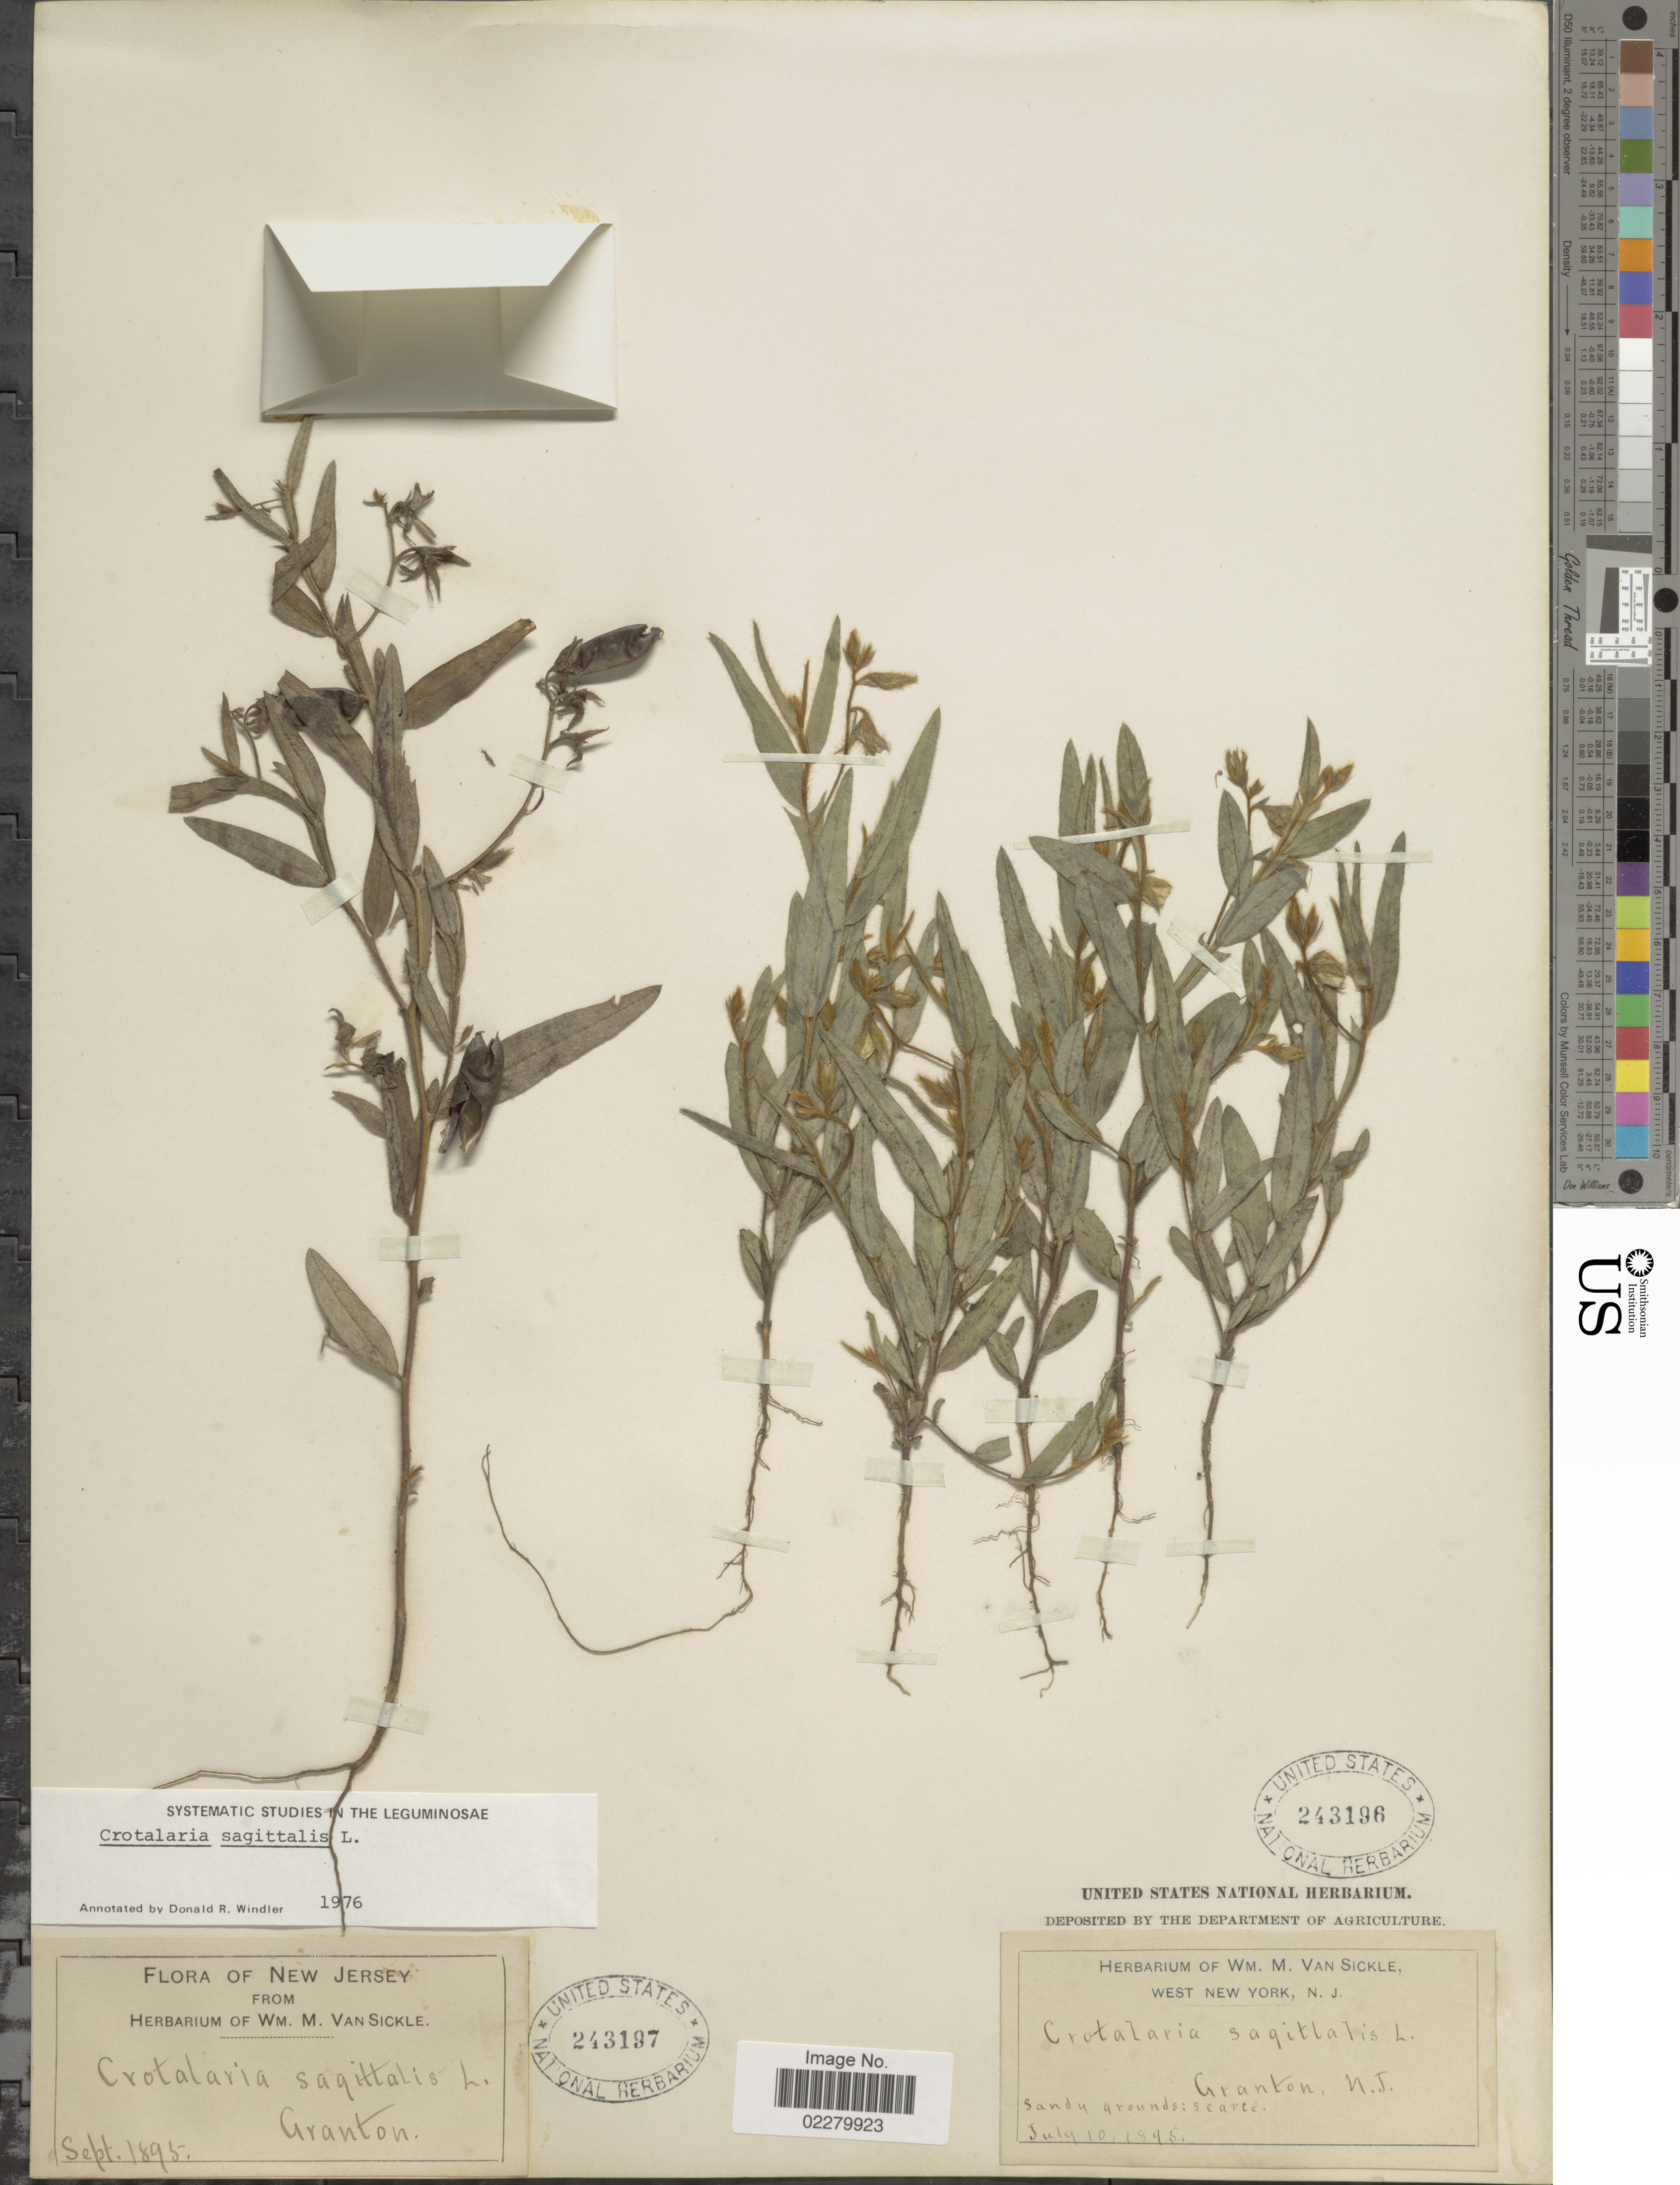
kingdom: Plantae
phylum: Tracheophyta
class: Magnoliopsida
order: Fabales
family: Fabaceae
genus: Crotalaria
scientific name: Crotalaria sagittalis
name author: L.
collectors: ex herb. Wm. M. Van Sickle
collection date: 1895-07-10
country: United States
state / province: New Jersey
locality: Granton, N.J.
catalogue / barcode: US 243196